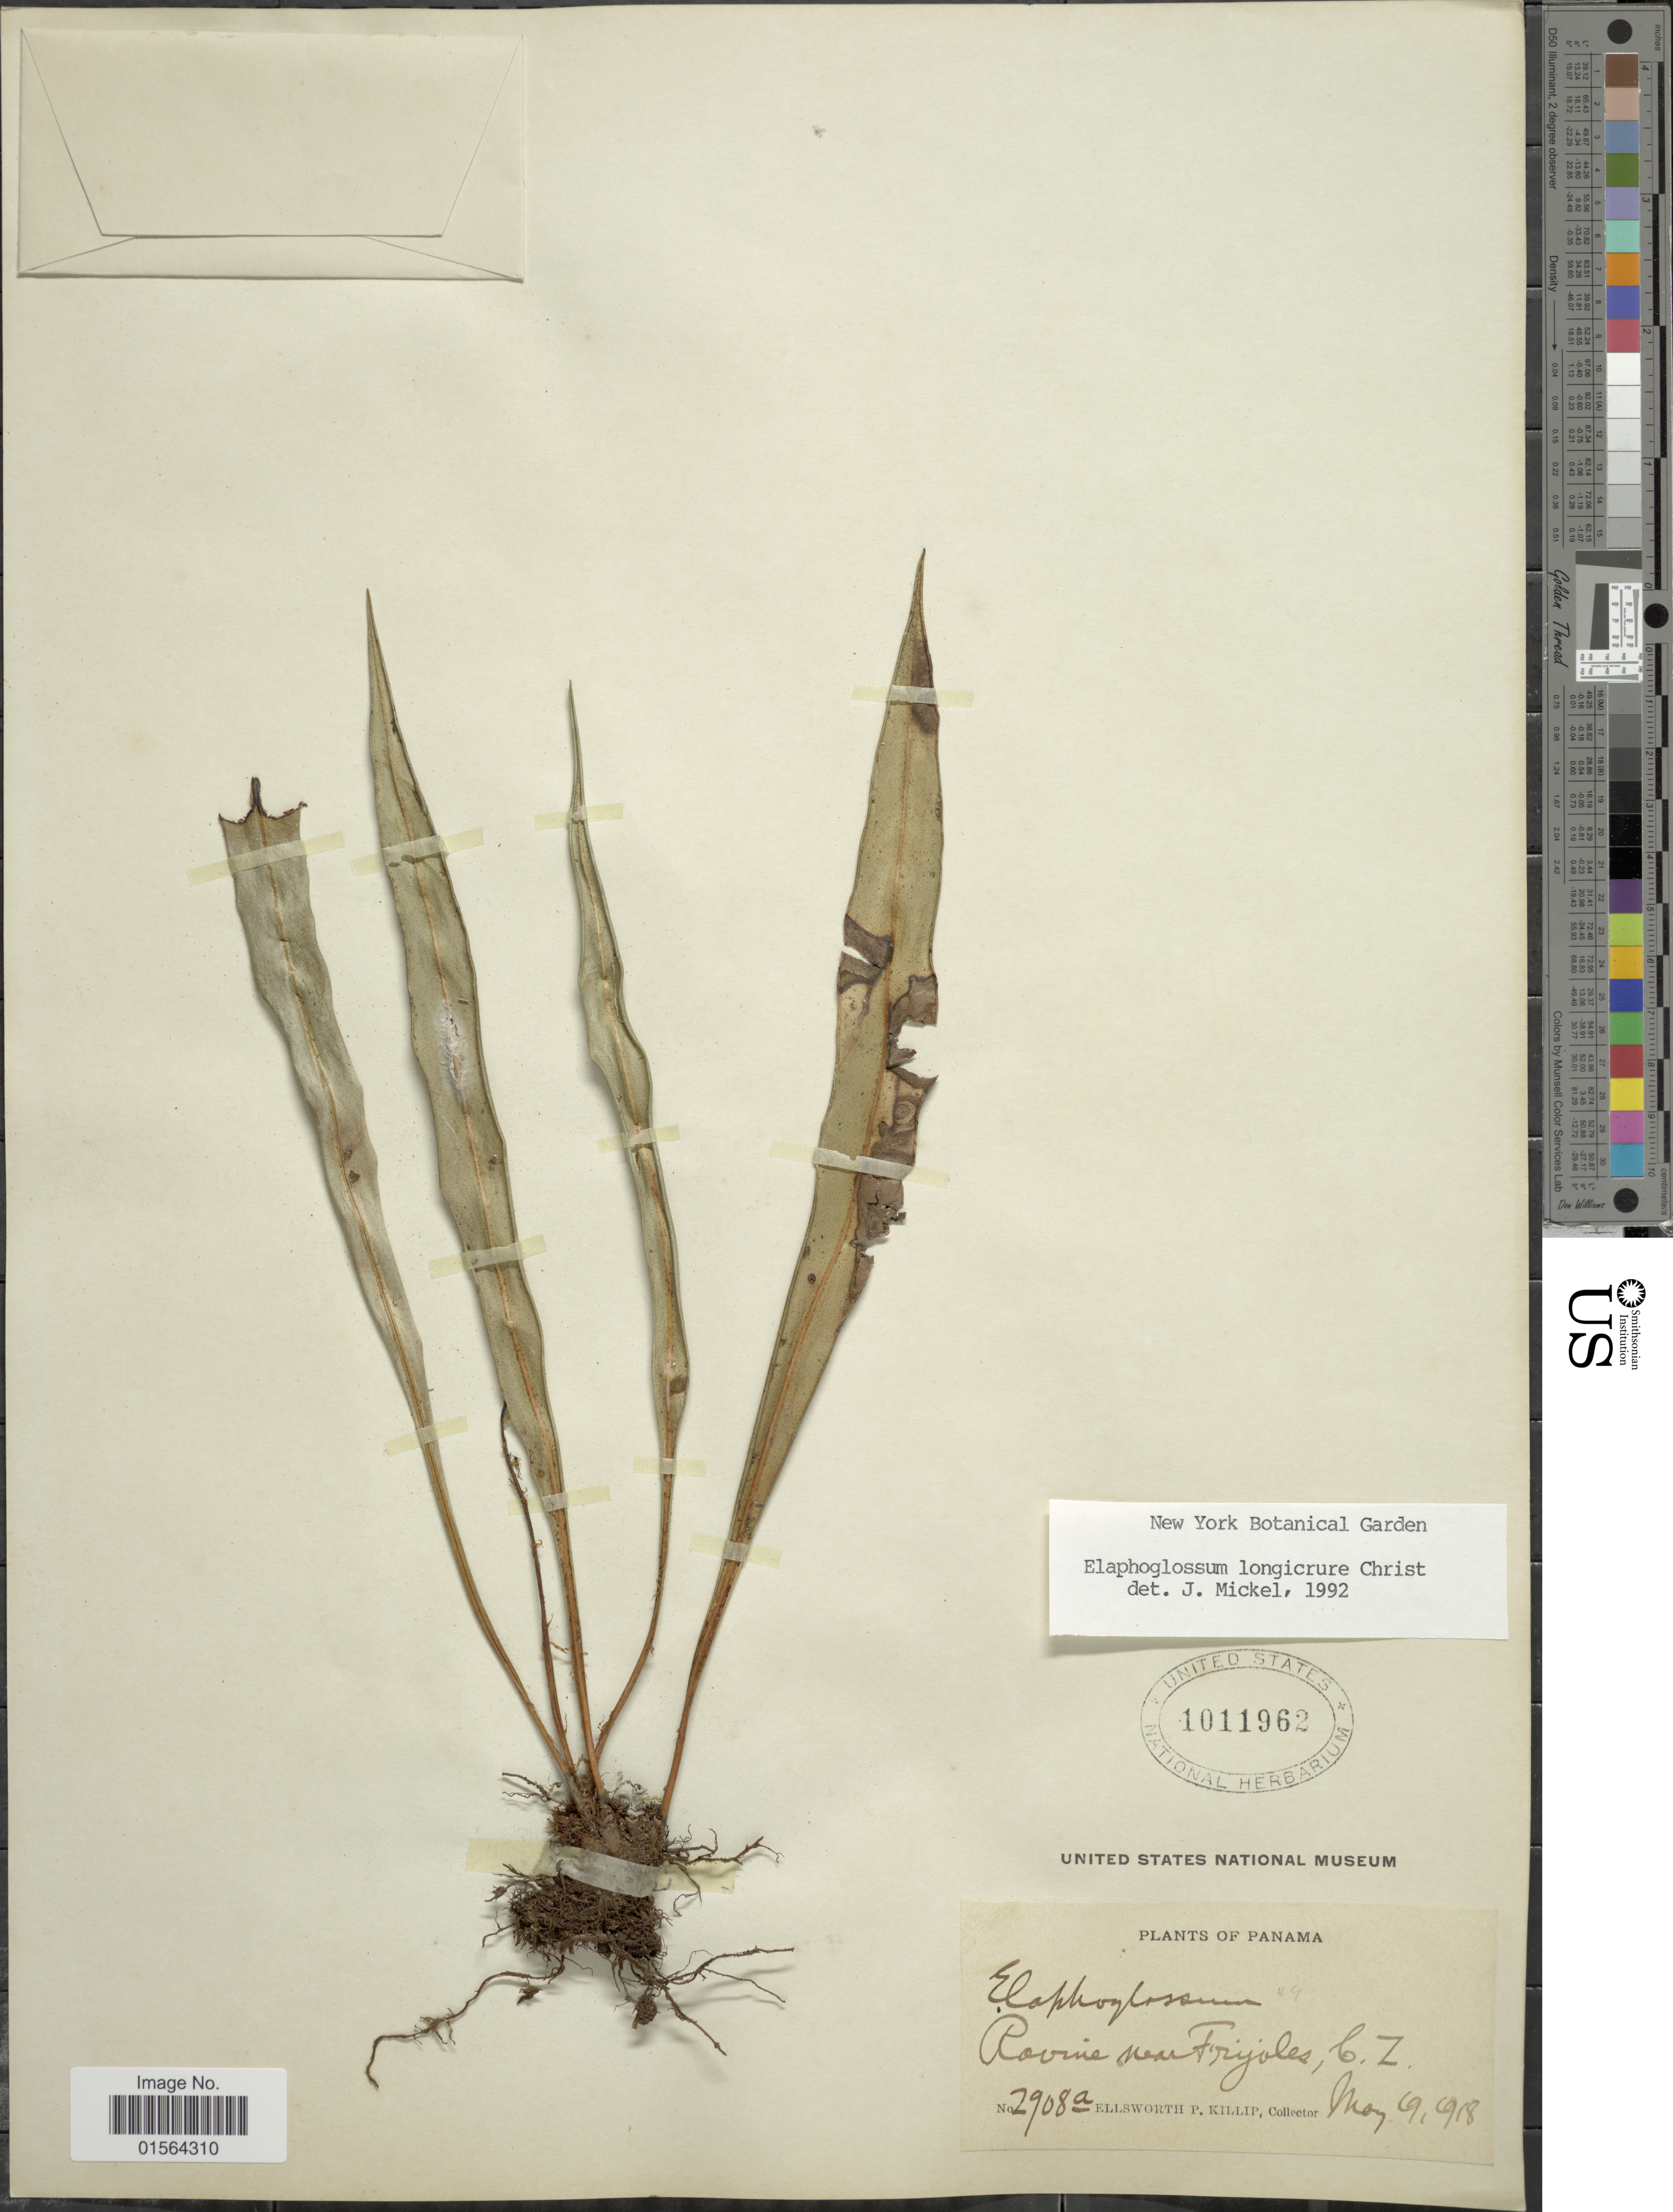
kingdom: Plantae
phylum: Tracheophyta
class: Polypodiopsida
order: Polypodiales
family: Dryopteridaceae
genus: Elaphoglossum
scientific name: Elaphoglossum longicrure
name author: Christ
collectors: E. P. Killip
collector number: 2908a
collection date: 1918-05-19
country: Panama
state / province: Colón / Panamá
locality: Ravine near Frijoles, C.Z.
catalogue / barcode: US 1011962